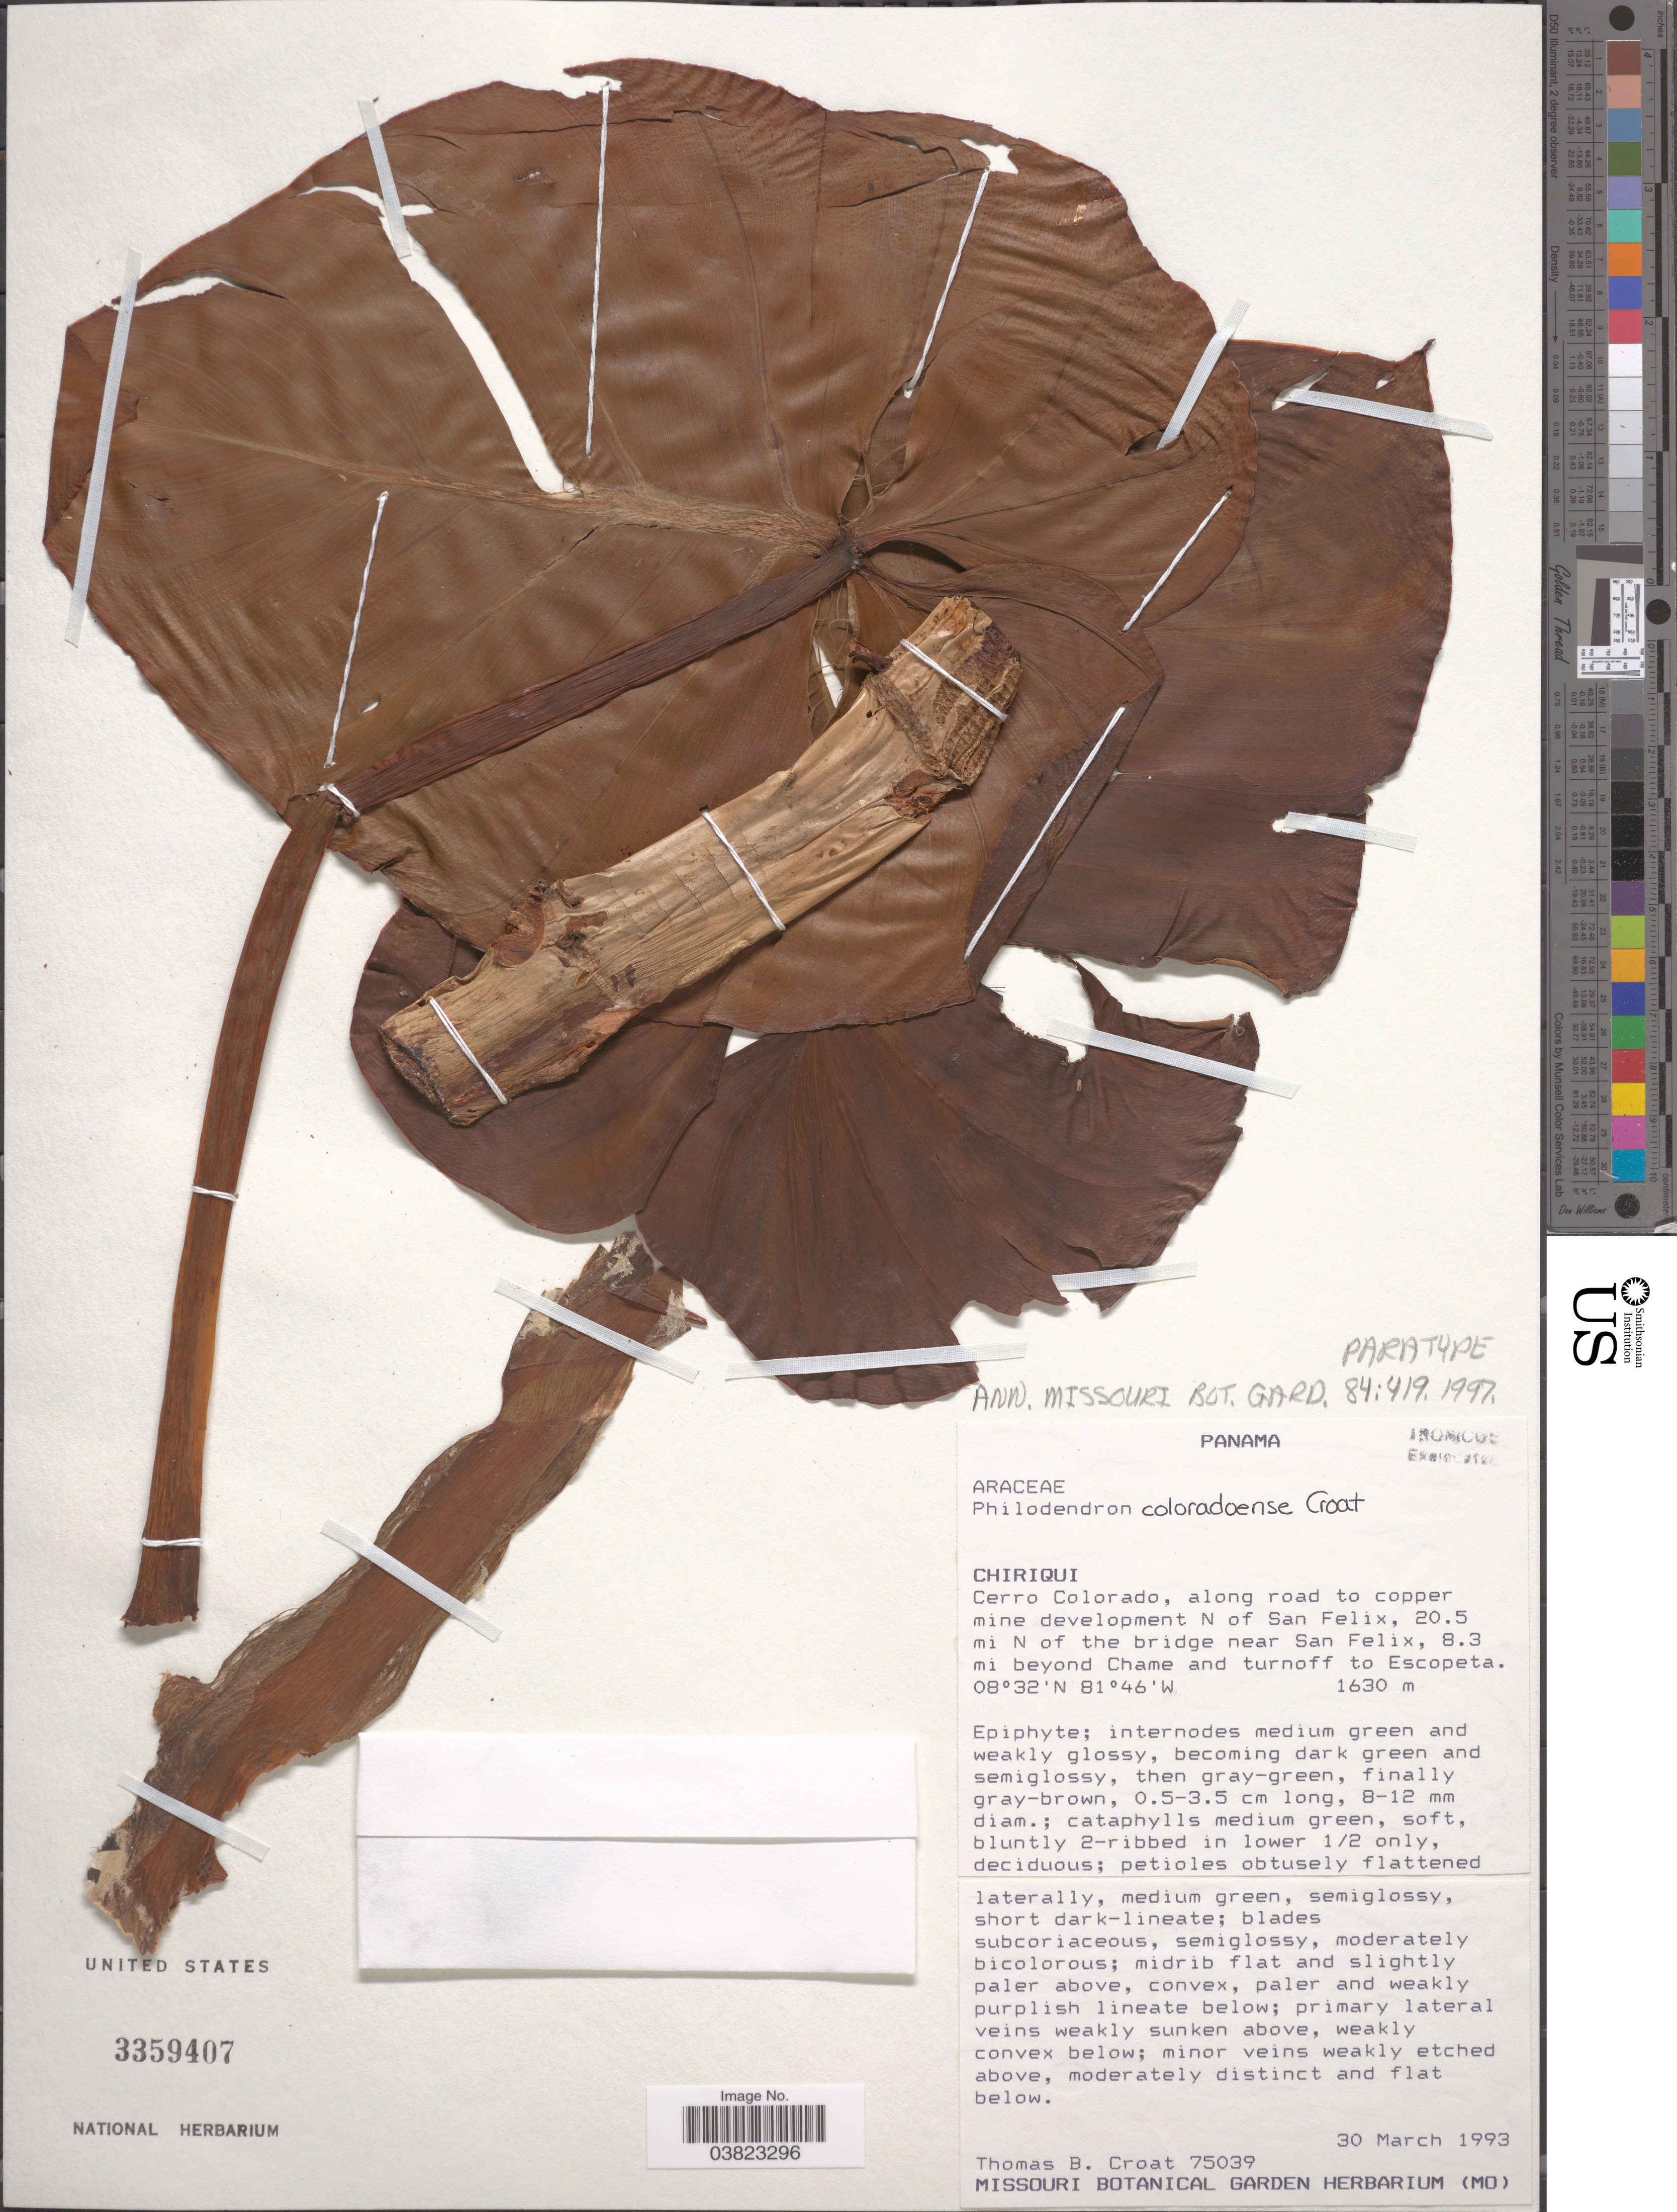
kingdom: Plantae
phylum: Tracheophyta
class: Liliopsida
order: Alismatales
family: Araceae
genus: Philodendron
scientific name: Philodendron coloradense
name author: Croat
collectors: T. B. Croat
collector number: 75039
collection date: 1993-03-30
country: Panama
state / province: Chiriqui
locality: Cerro Colorado, along road to copper mine development N of San Felix, 20.5 mi N of the bridge near San Felix, 8.3 mi beyond Chame and turnoff to Escopeta.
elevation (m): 1630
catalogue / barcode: US 3359407